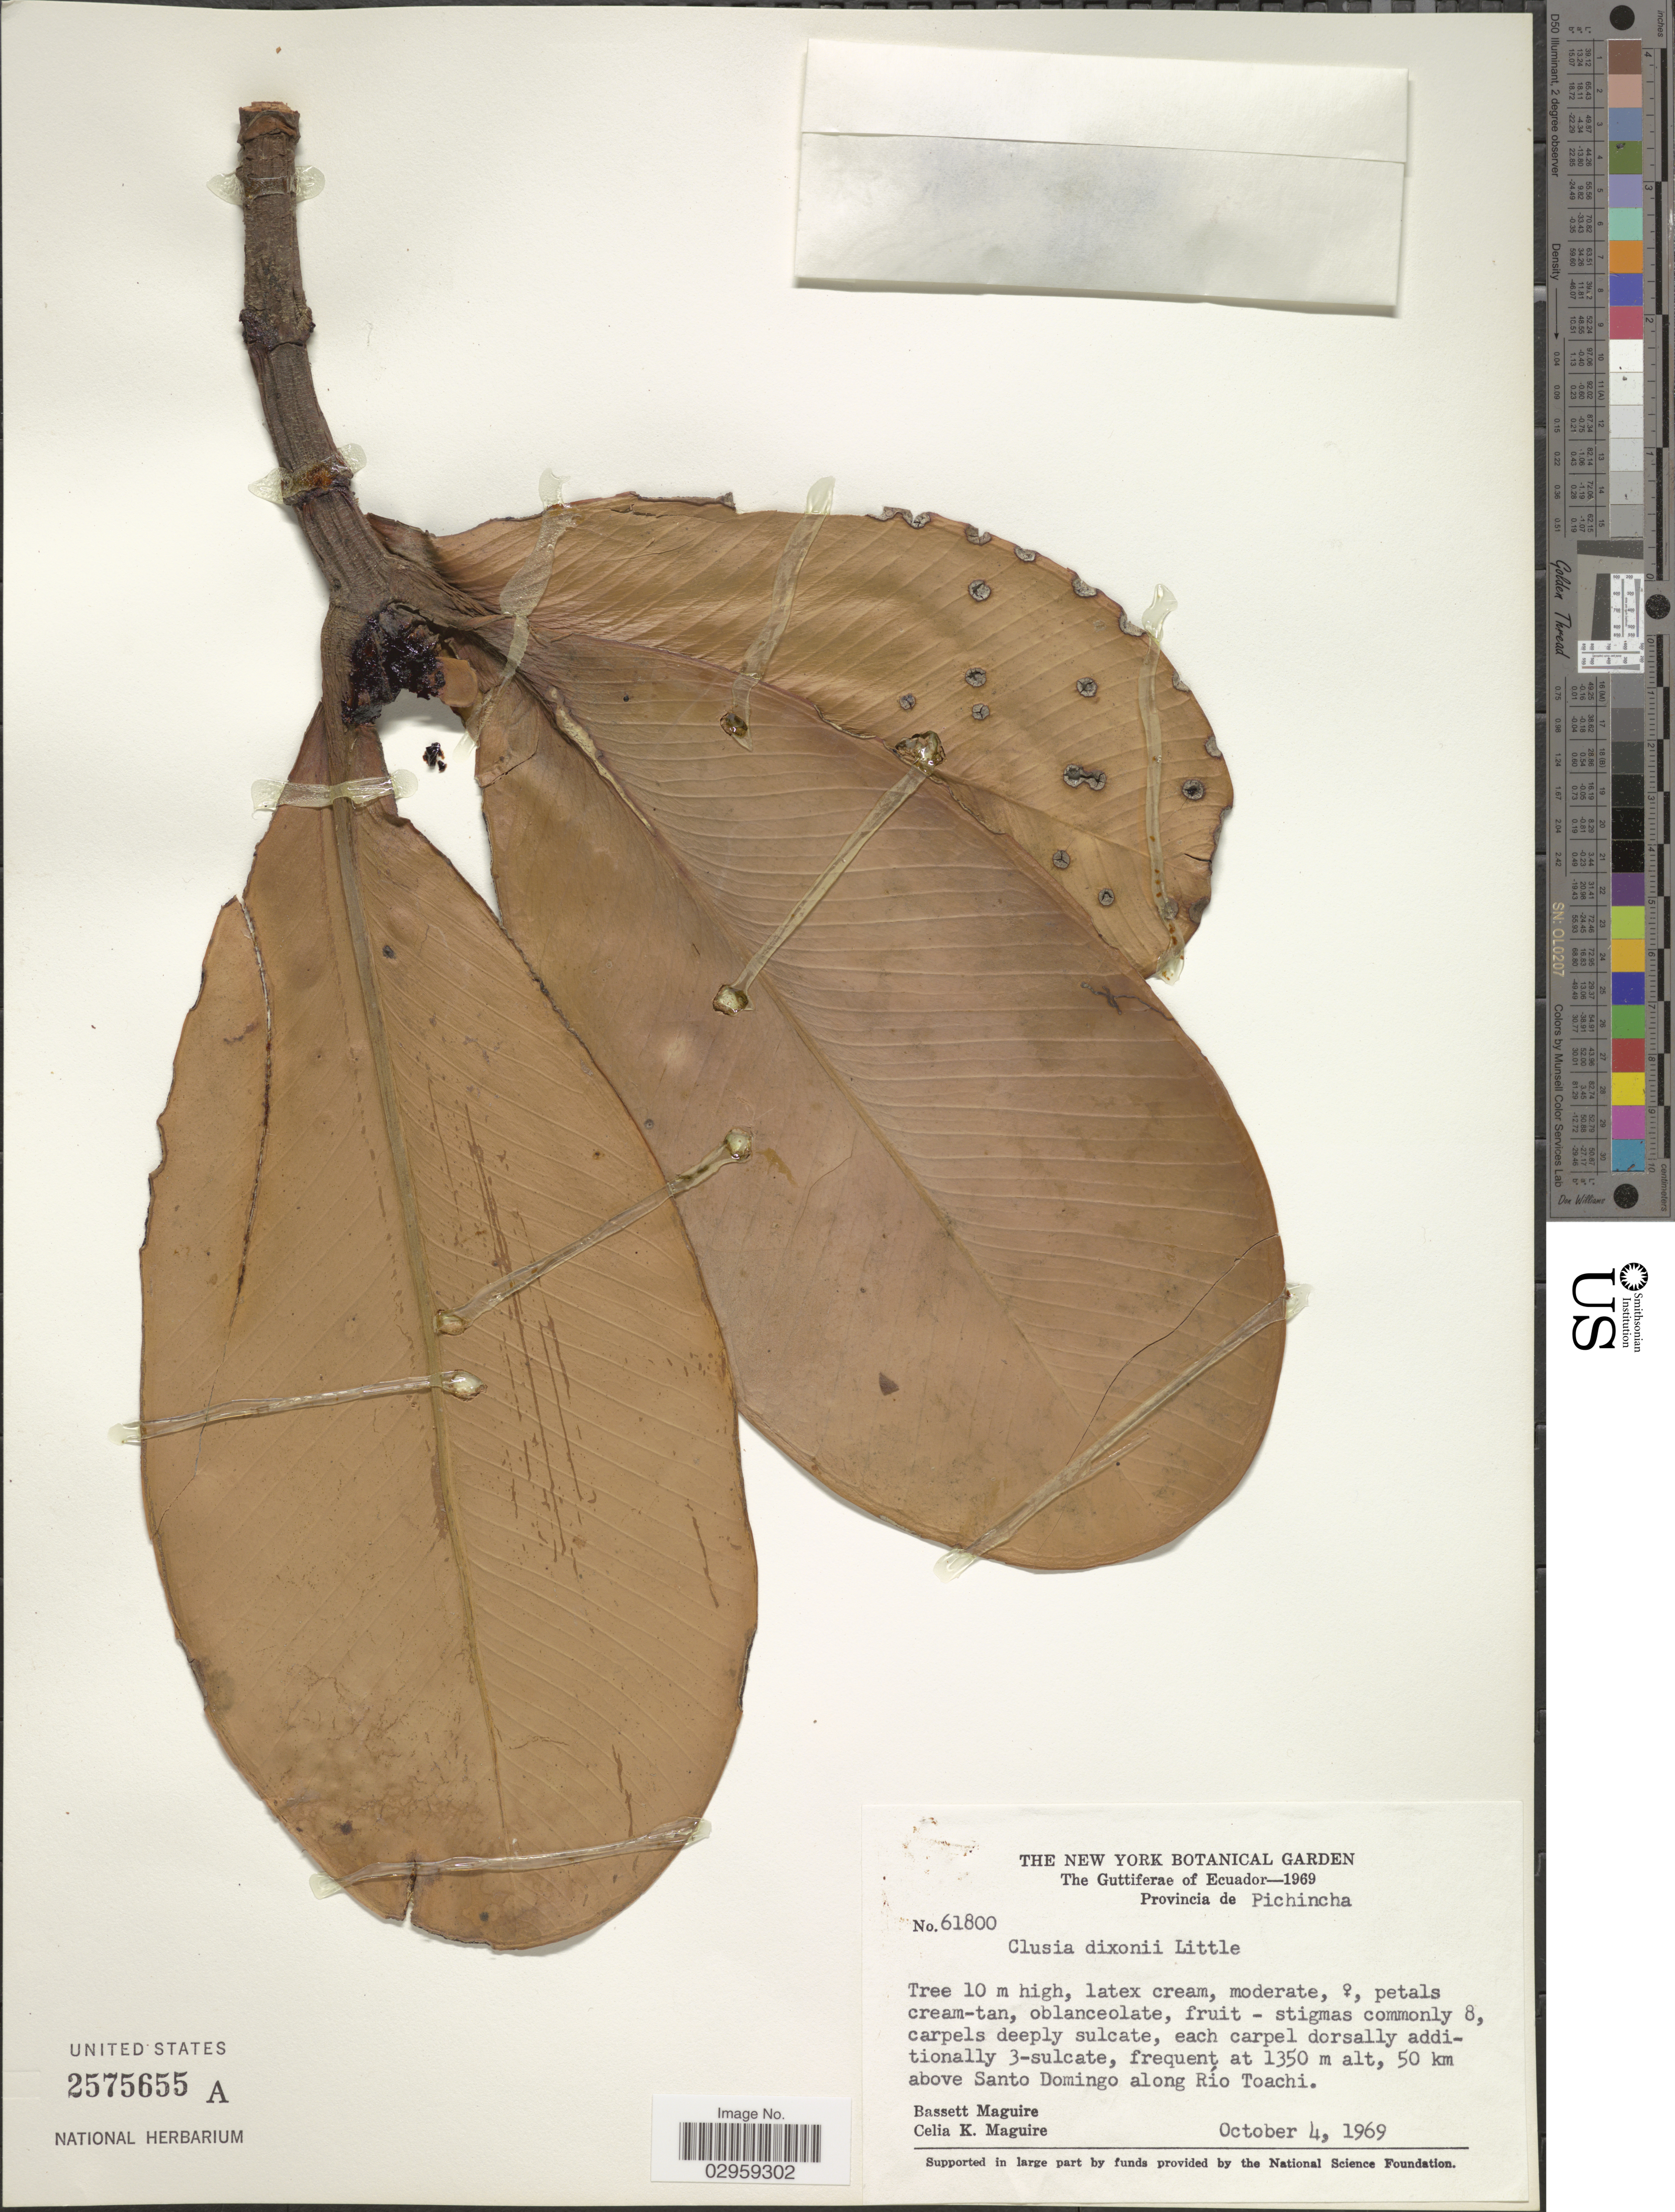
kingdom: Plantae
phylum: Tracheophyta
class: Magnoliopsida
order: Malpighiales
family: Clusiaceae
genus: Clusia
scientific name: Clusia dixonii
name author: Little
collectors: B. Maguire & C. K. Maguire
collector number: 61800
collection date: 1969-10-04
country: Ecuador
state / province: Pichincha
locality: The Guttiferae of Ecuador. 50 km above Santo Domingo along Río Toachi.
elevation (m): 1350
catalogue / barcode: US 2575655A